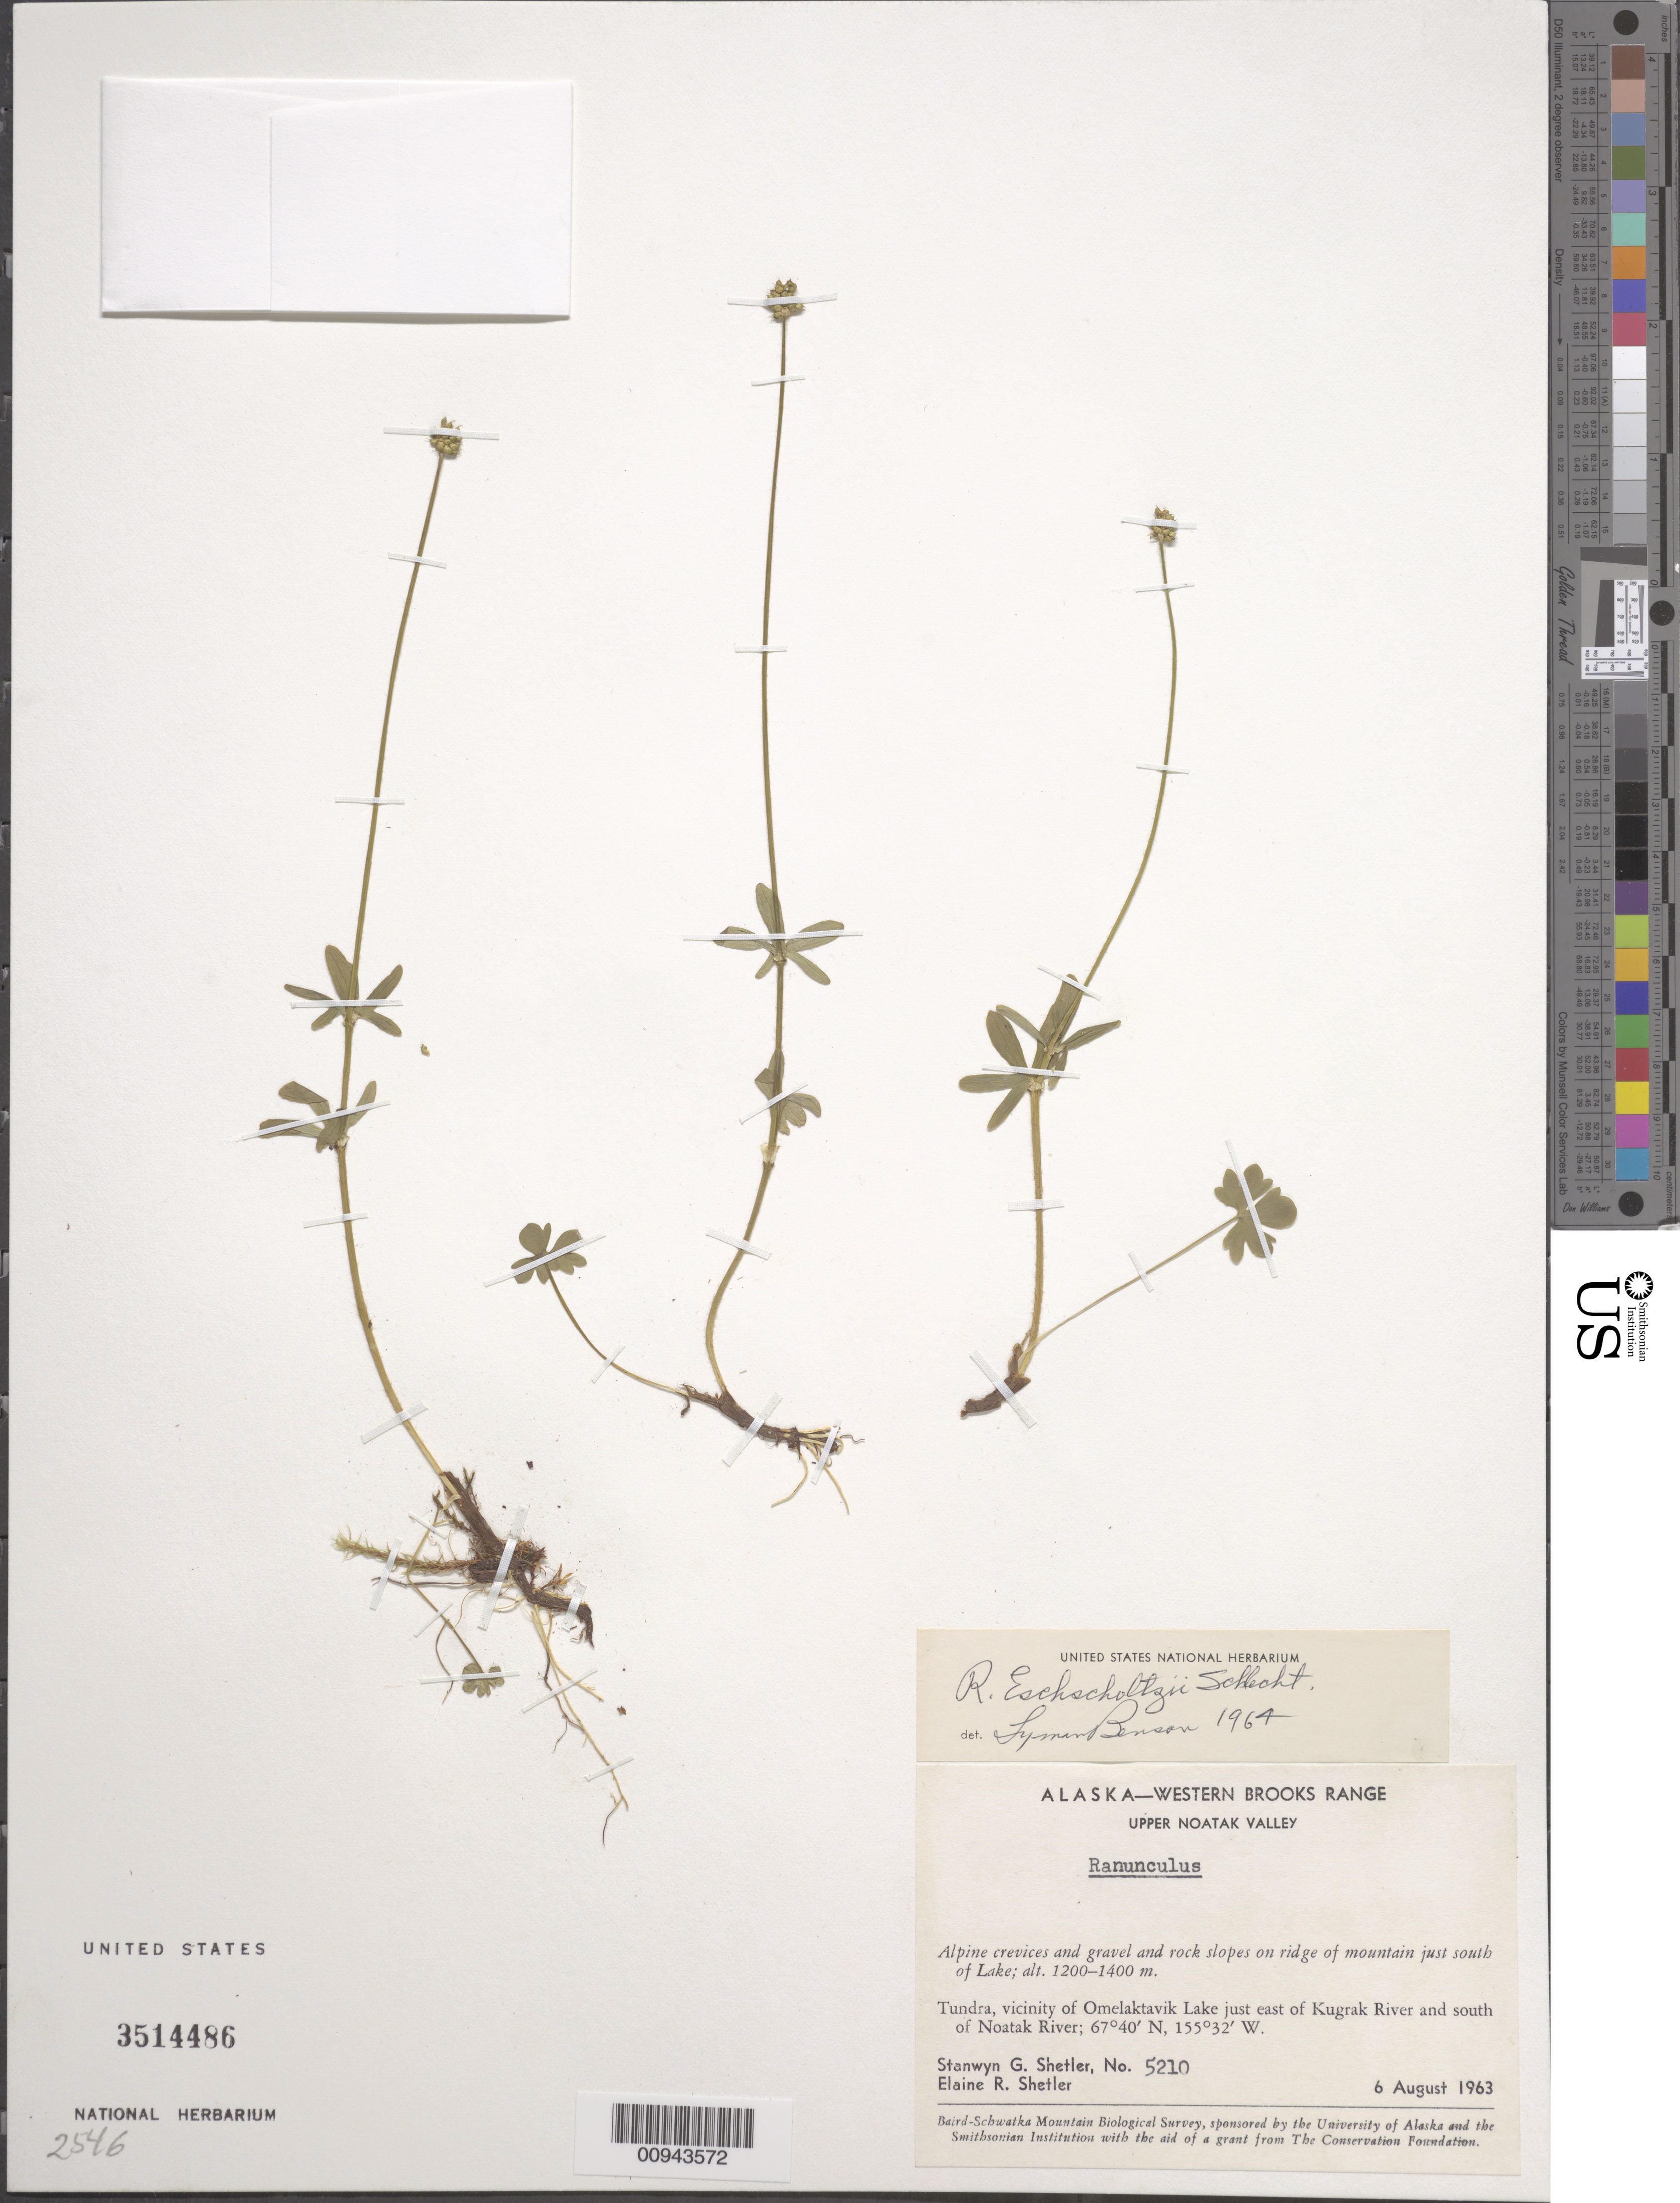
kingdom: Plantae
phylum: Tracheophyta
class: Magnoliopsida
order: Ranunculales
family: Ranunculaceae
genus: Ranunculus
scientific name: Ranunculus eschscholtzii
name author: Schltdl.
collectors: S. Shetler & E. R. Shetler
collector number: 5210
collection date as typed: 06 Aug 1963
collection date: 1963-08-06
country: United States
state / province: Alaska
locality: Vicinity of Omelaktavik Lake just east of Kugrak River and south of Noatak River. Western Brooks Range, Walker Lake, Upper Kobuk River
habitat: Tundra. Alpine crevices and gravel and rock slopes on ridge of mountain just south of Lake.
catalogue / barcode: US 3514486